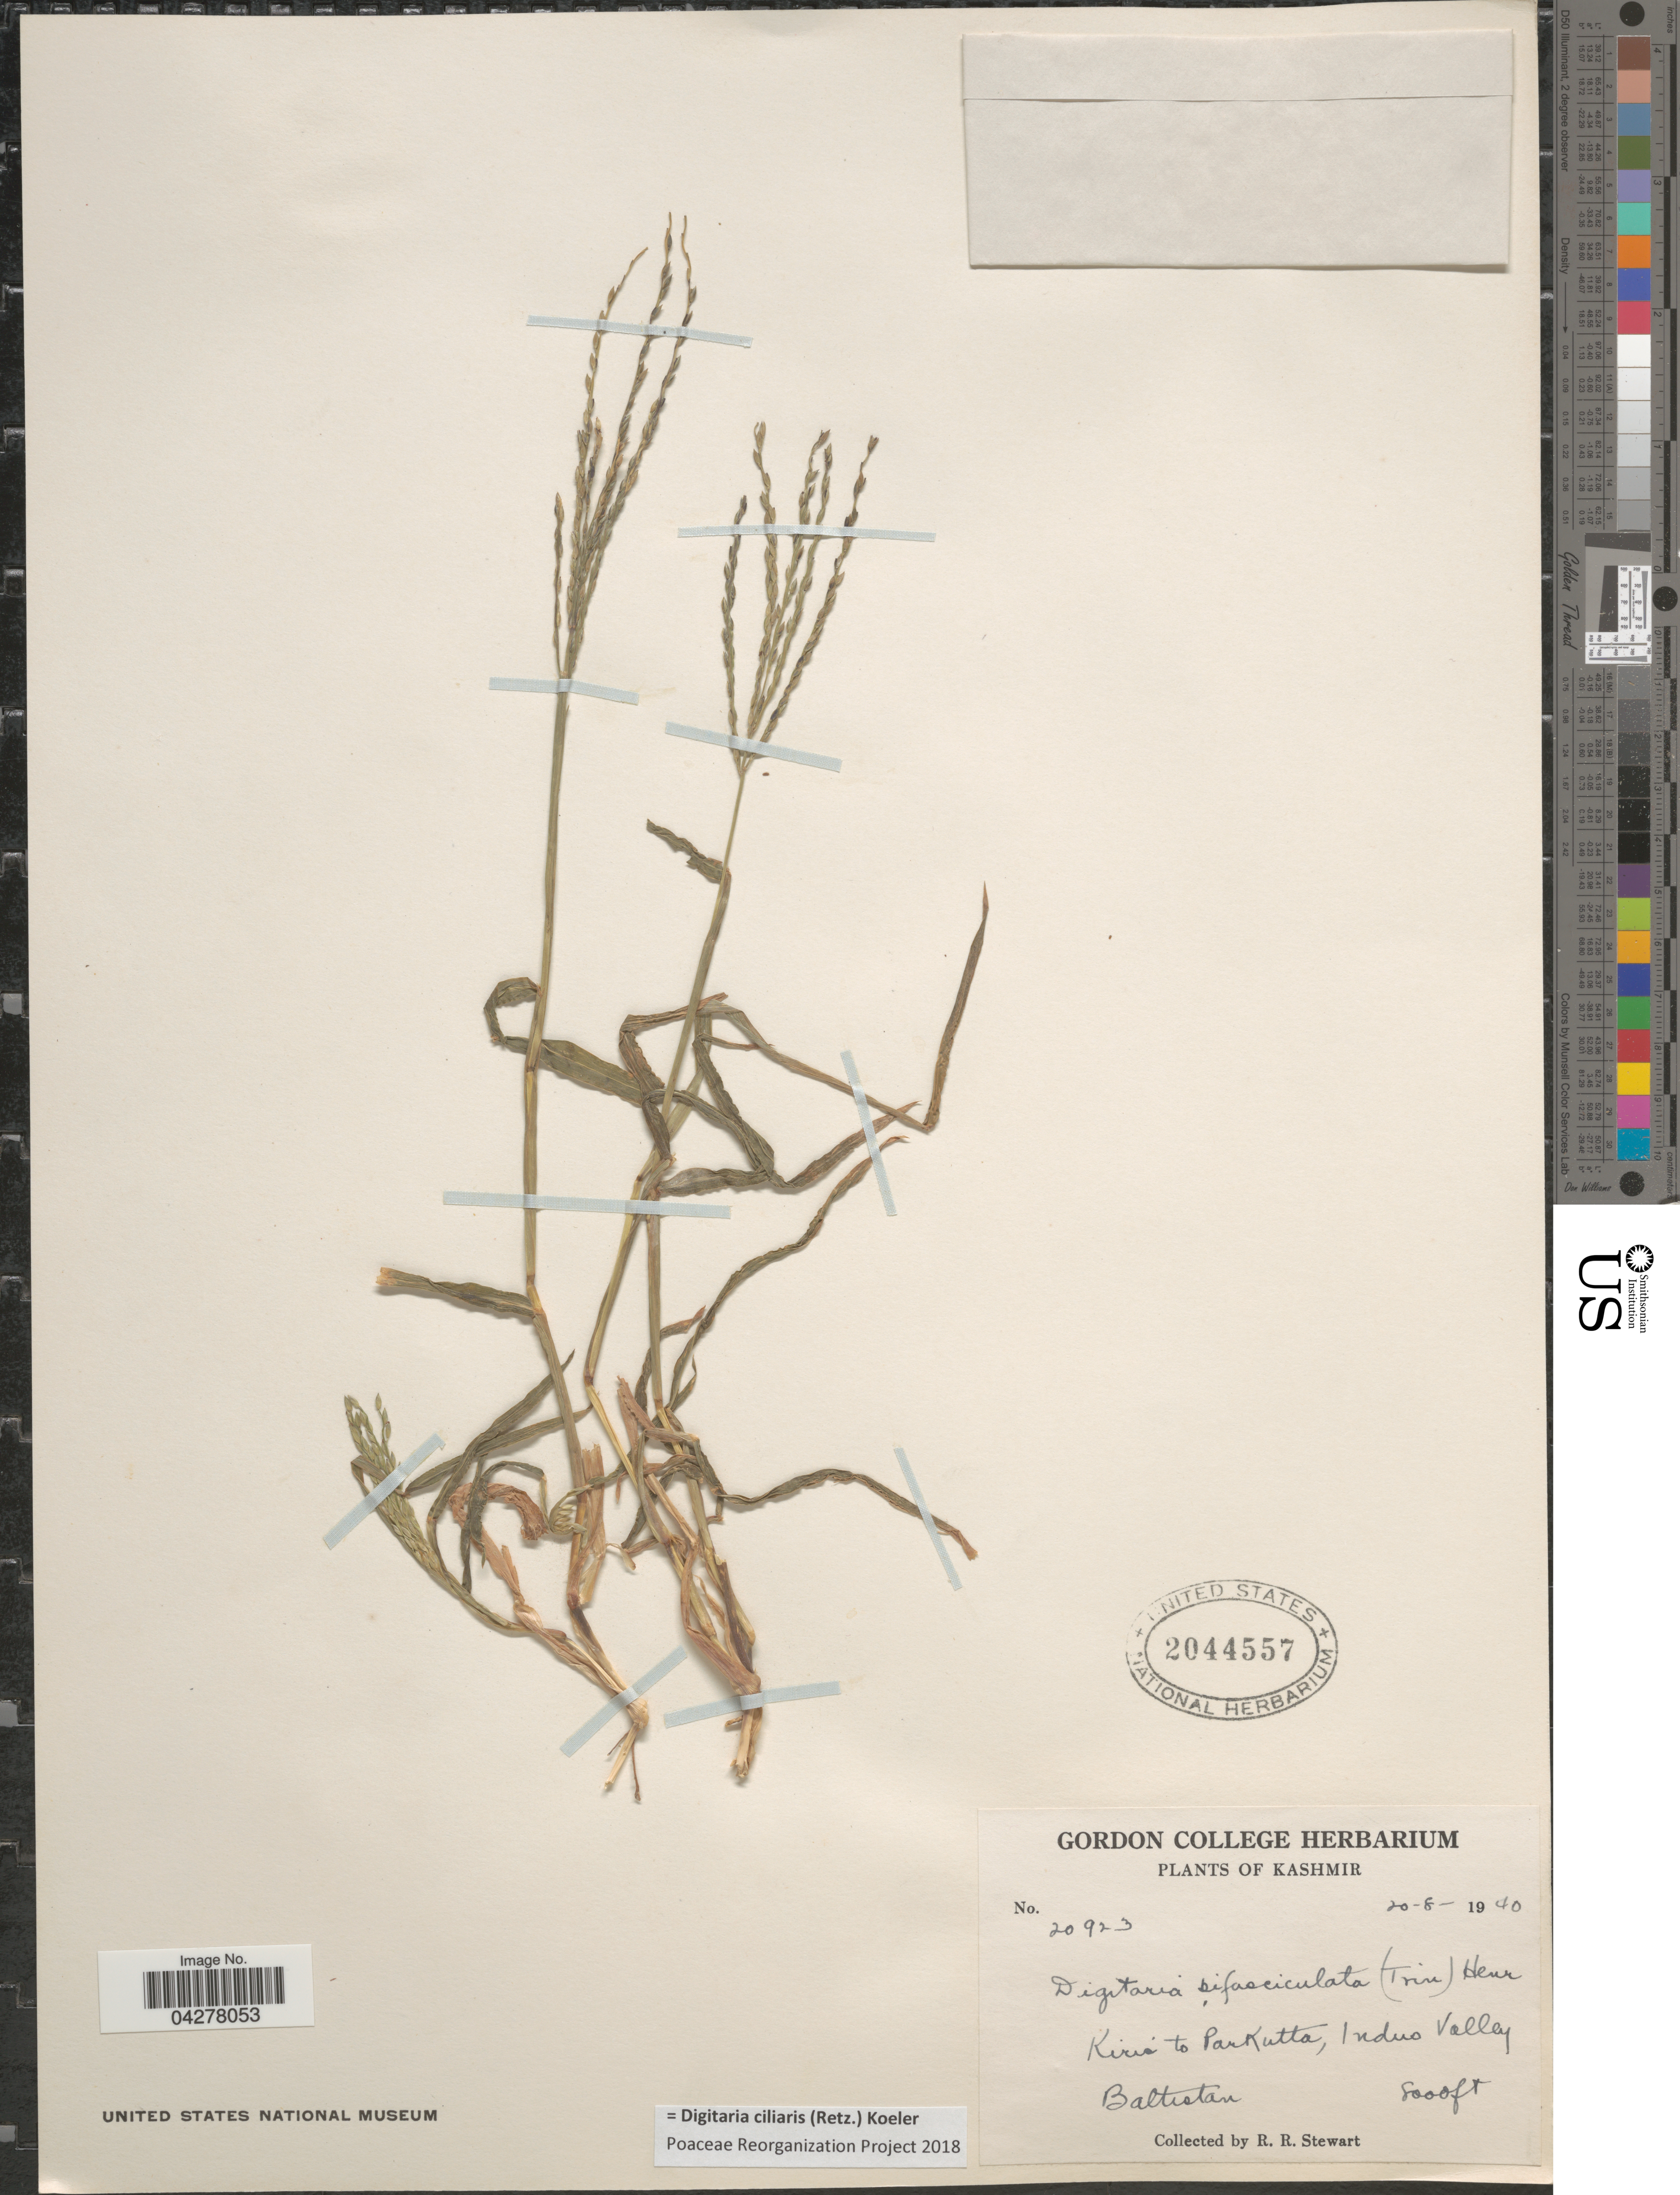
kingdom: Plantae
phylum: Tracheophyta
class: Liliopsida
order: Poales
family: Poaceae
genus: Digitaria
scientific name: Digitaria compacta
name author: (Roth) Veldkamp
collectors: R. Stewart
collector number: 20923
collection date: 1940-08-20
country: Pakistan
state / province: Gilgit-Baltistan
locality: Kiri's to Parkutta, Indus Valley. Baltistan.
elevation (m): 2438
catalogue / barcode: US 2044557